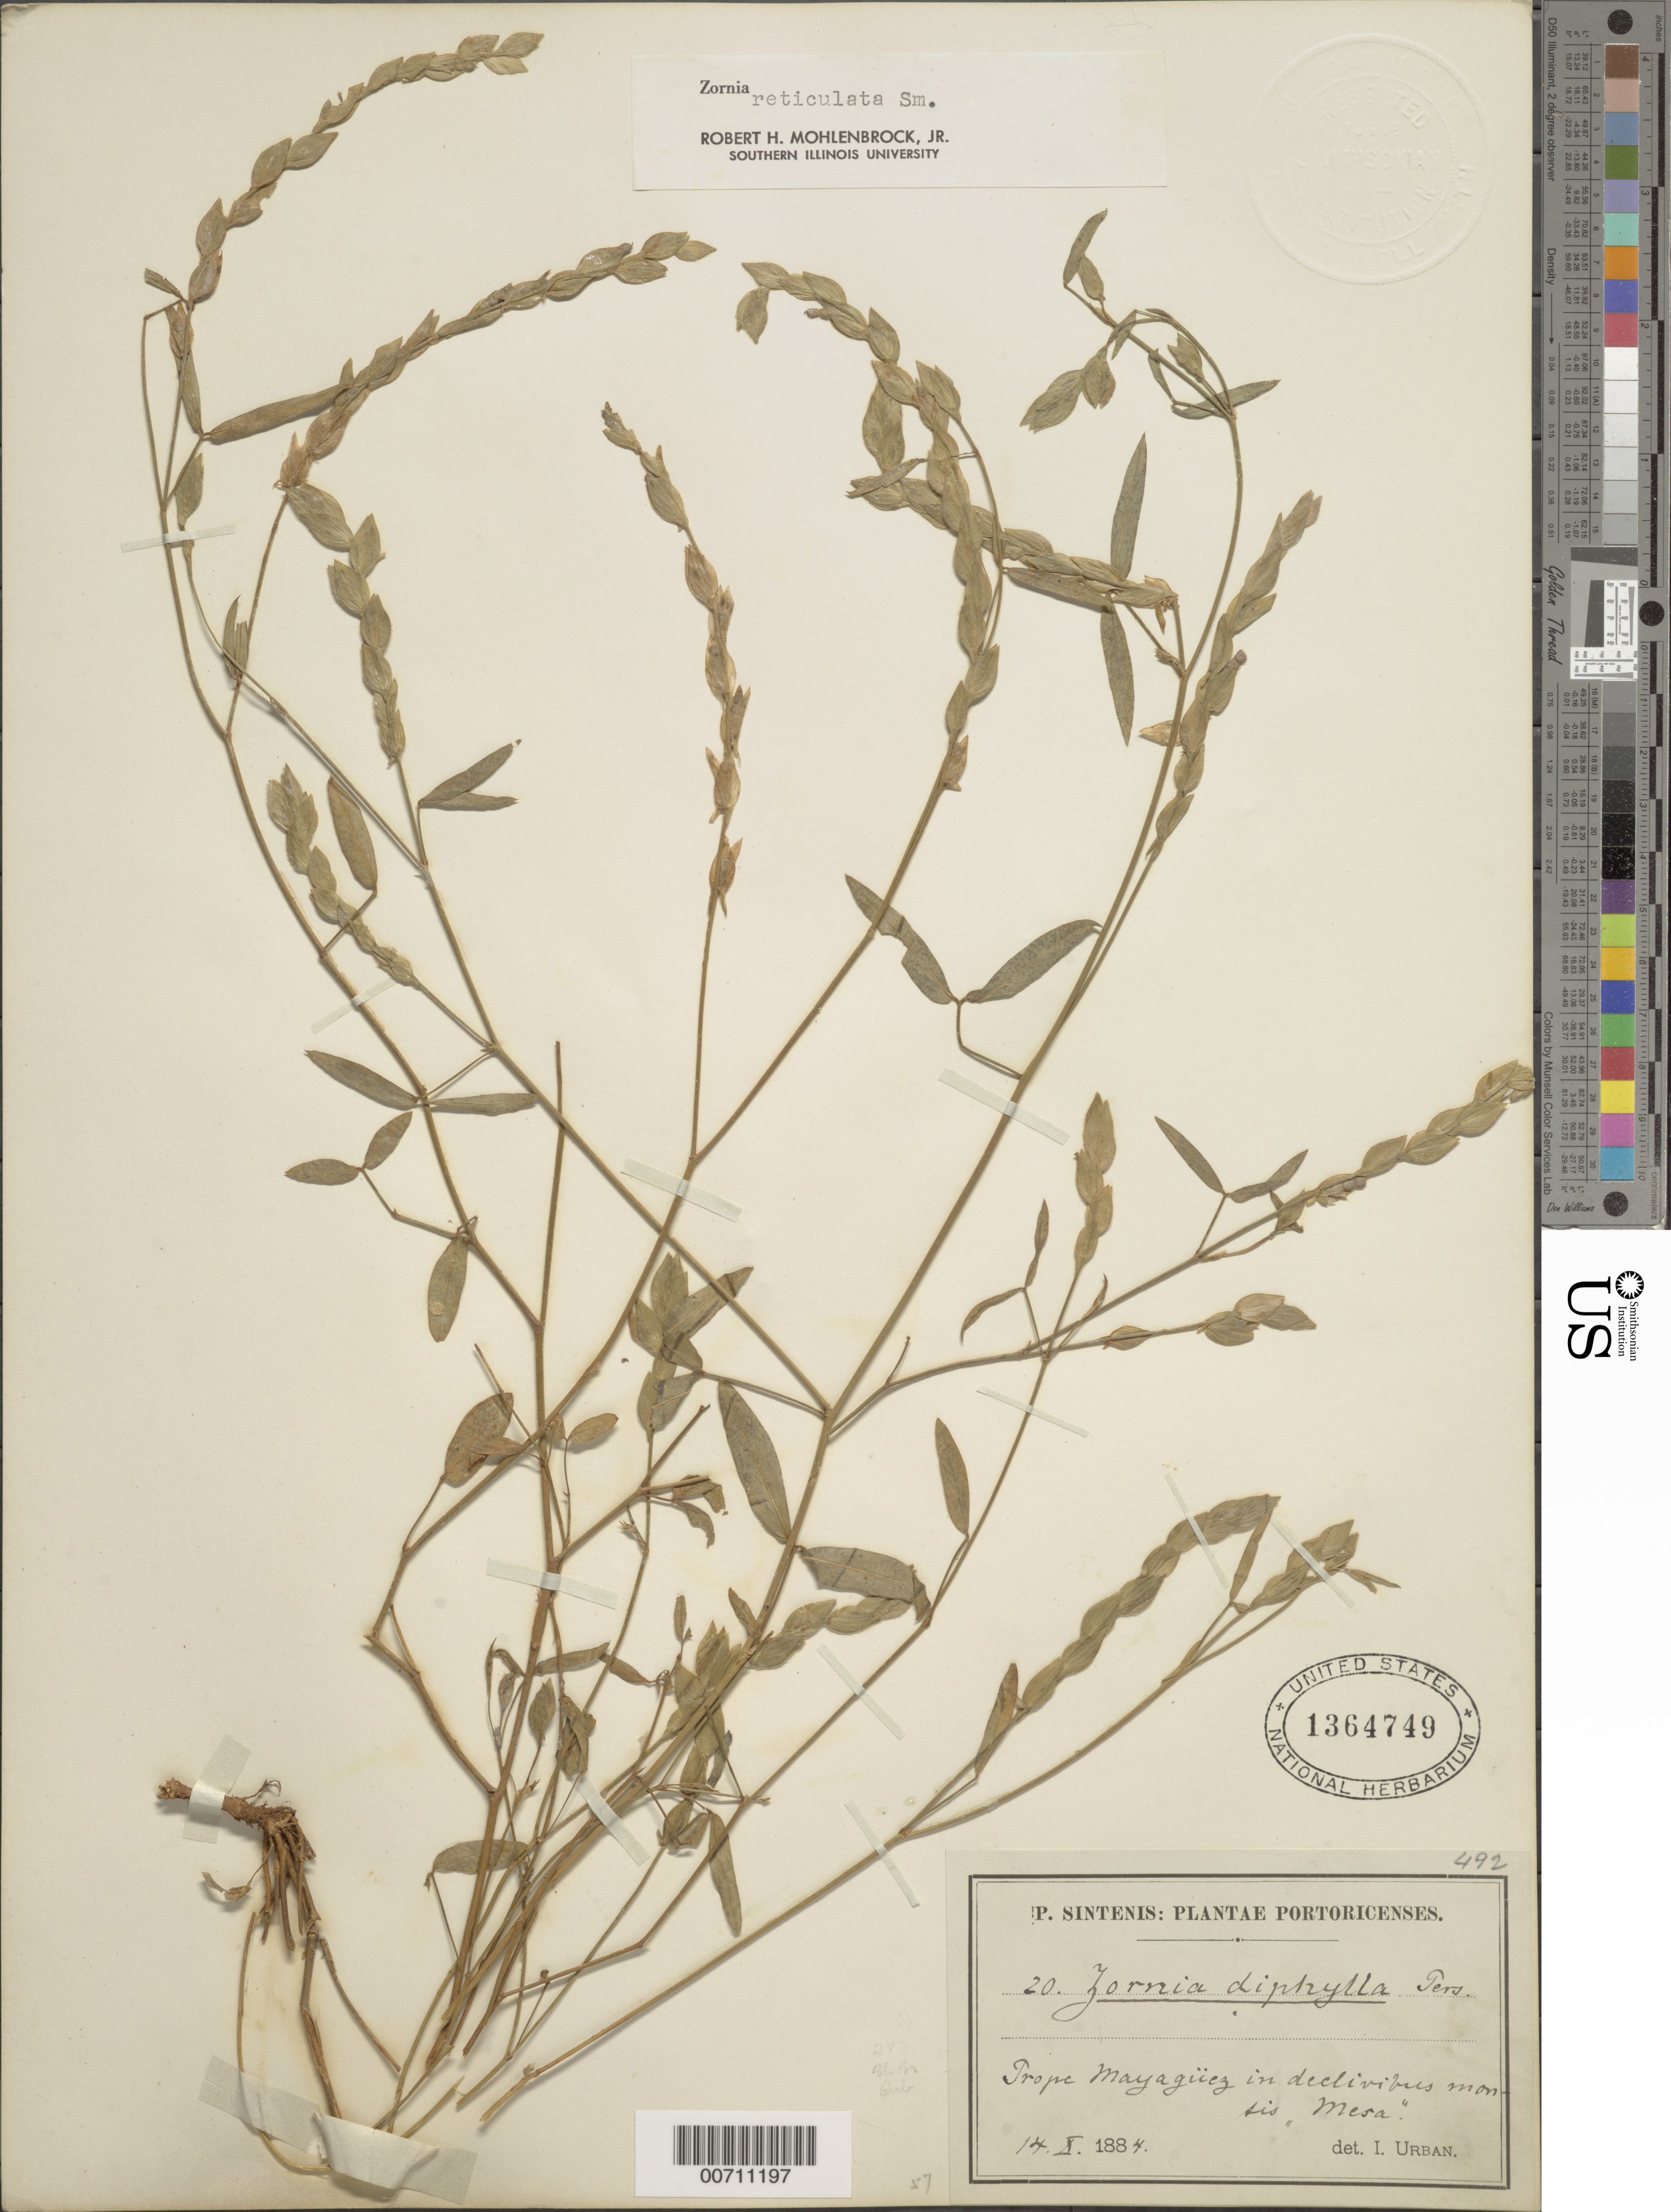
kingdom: Plantae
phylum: Tracheophyta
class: Magnoliopsida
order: Fabales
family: Fabaceae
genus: Zornia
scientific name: Zornia reticulata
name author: Sm.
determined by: Mohlenbrock, Robert H., Jr.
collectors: P. Sintenis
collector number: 20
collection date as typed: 14 Oct 1884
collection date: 1884-10-14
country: Puerto Rico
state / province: Mayaguez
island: Greater Antilles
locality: Prope Mayaguez in declivibus montis "Mesa"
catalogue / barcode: US 1364749